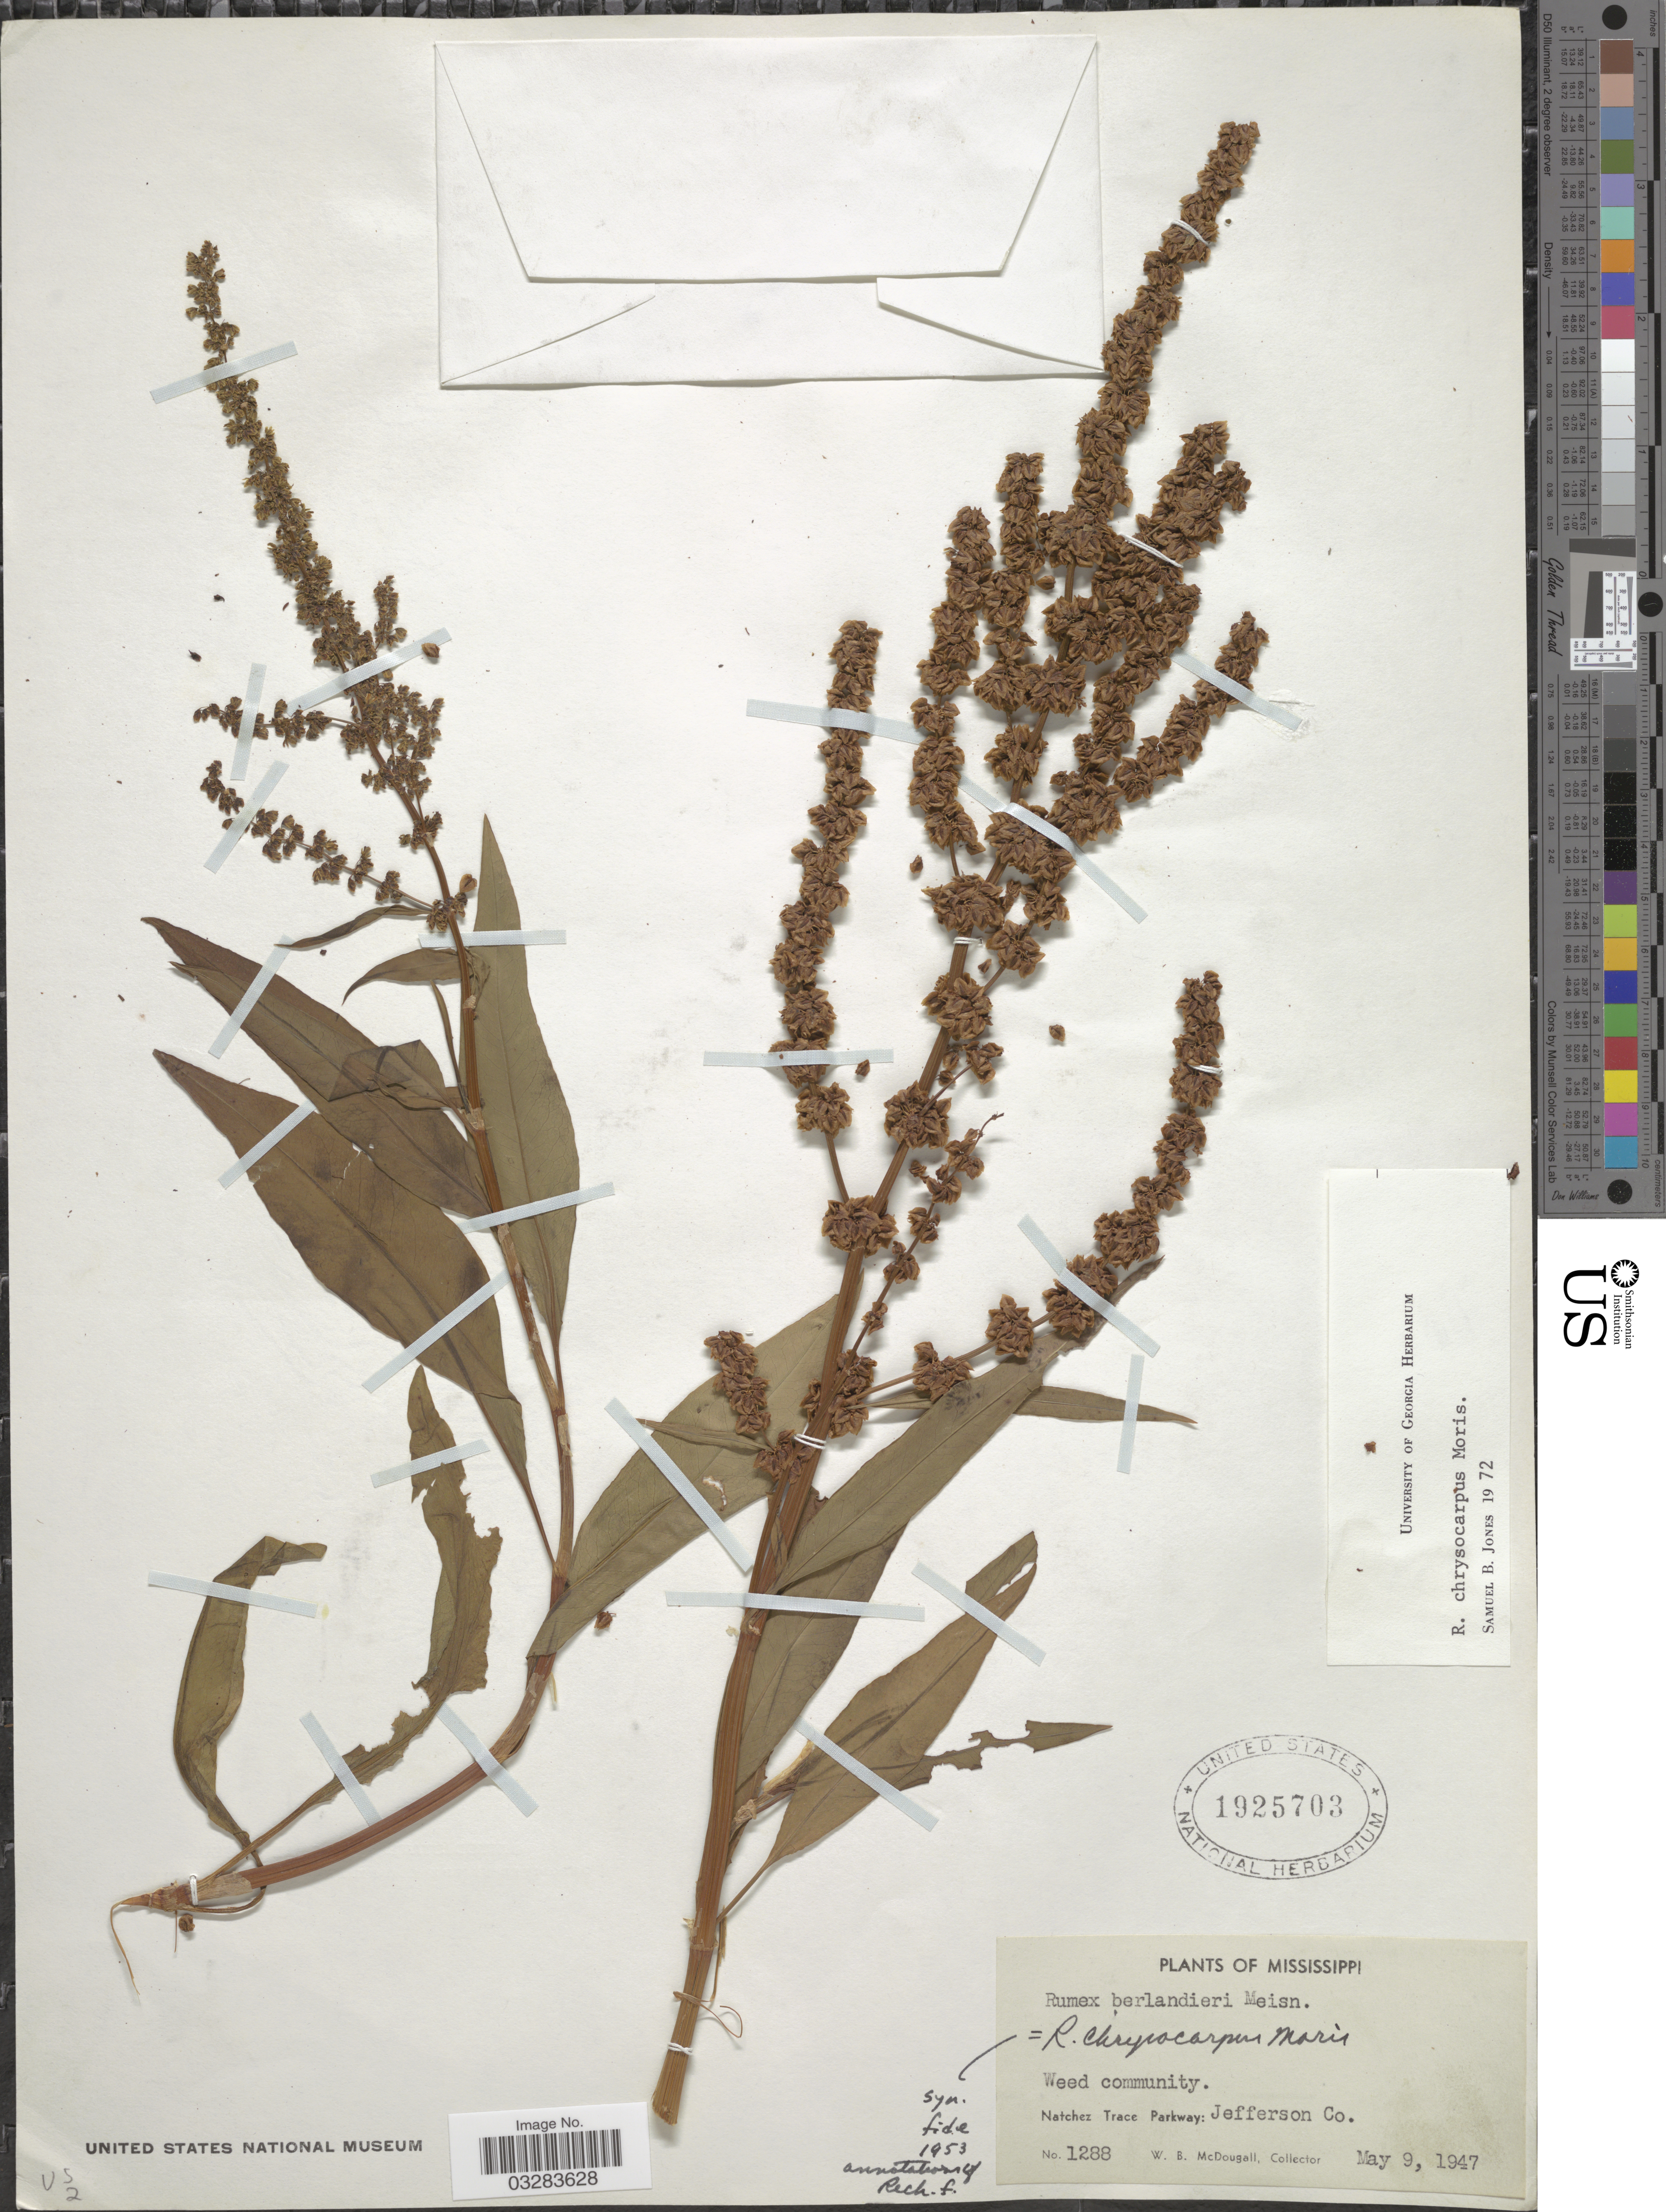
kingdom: Plantae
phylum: Tracheophyta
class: Magnoliopsida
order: Caryophyllales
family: Polygonaceae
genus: Rumex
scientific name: Rumex chrysocarpus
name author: Moris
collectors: W. B. McDougall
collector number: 1288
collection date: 1947-05-09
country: United States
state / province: Mississippi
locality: Natchez Trace Parkway: Jefferson Co.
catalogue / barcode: US 1925703